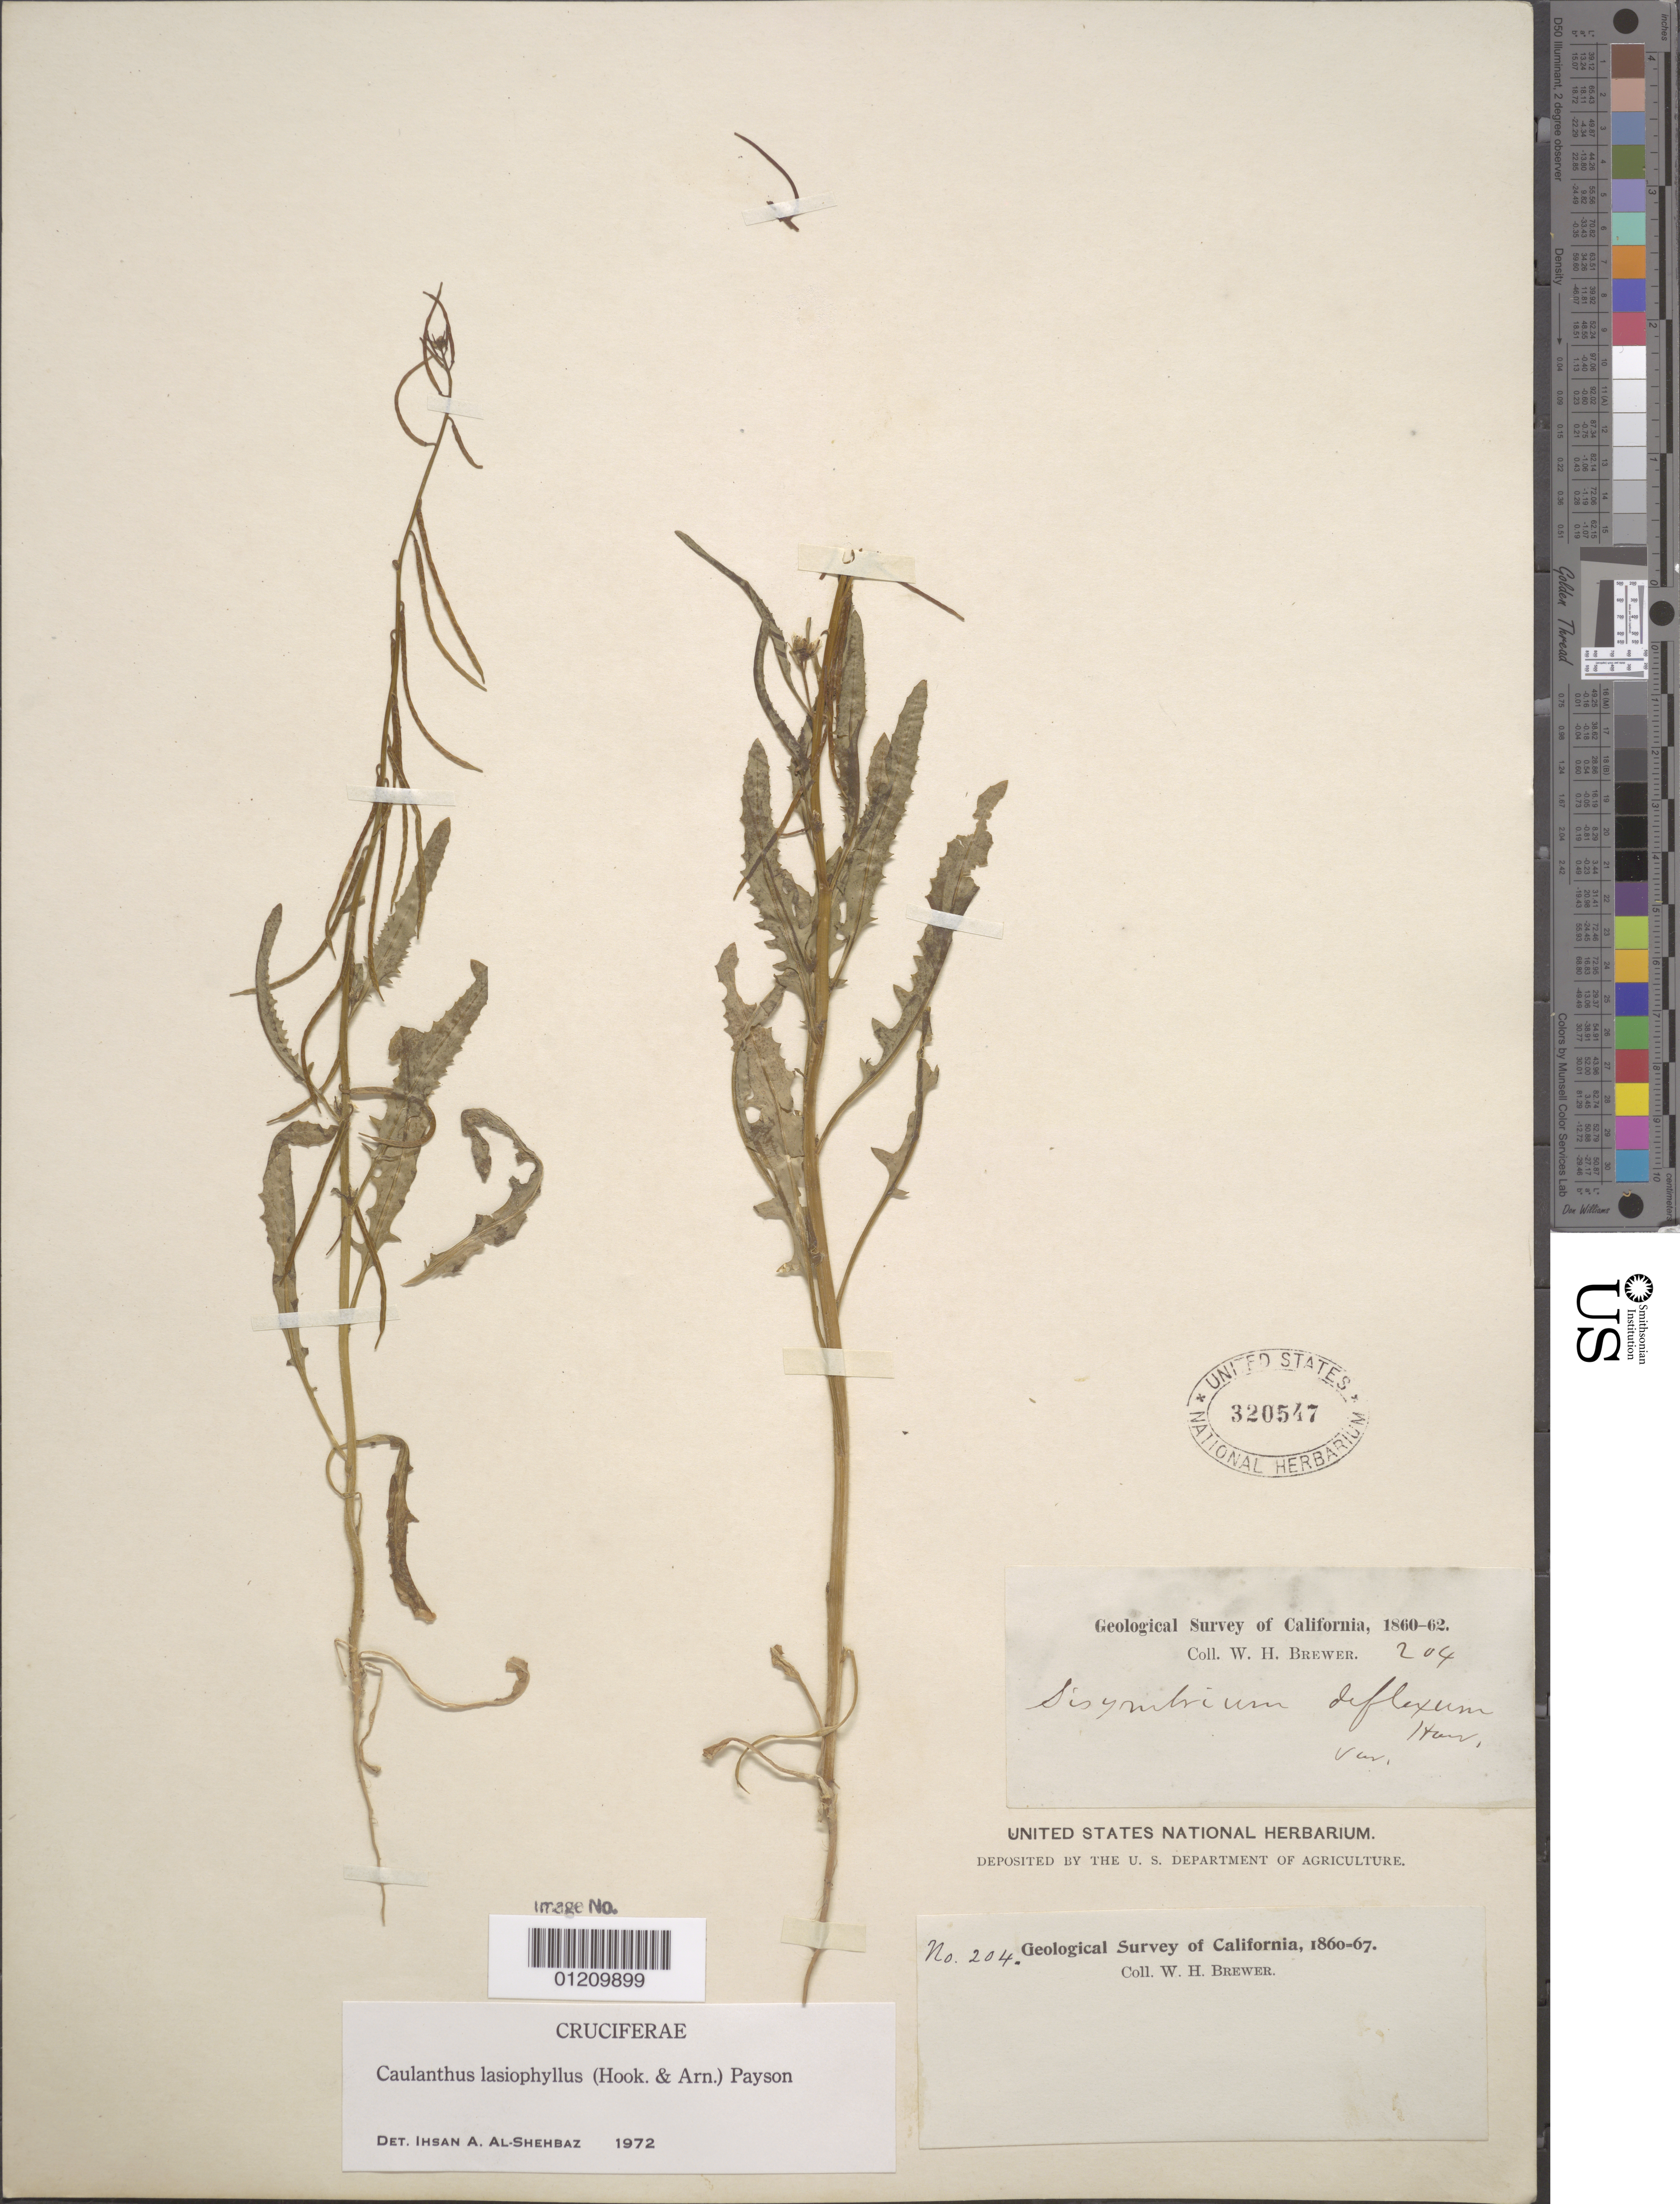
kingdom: Plantae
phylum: Tracheophyta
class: Magnoliopsida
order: Brassicales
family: Brassicaceae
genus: Caulanthus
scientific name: Caulanthus lasiophyllus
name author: (Hook. & Arn.) Payson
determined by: Al-Shehbaz, I. A., (MO), Missouri Botanical Garden (UNITED STATES)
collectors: W. H. Brewer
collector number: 204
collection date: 1860/1867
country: United States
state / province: California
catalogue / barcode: US 320547